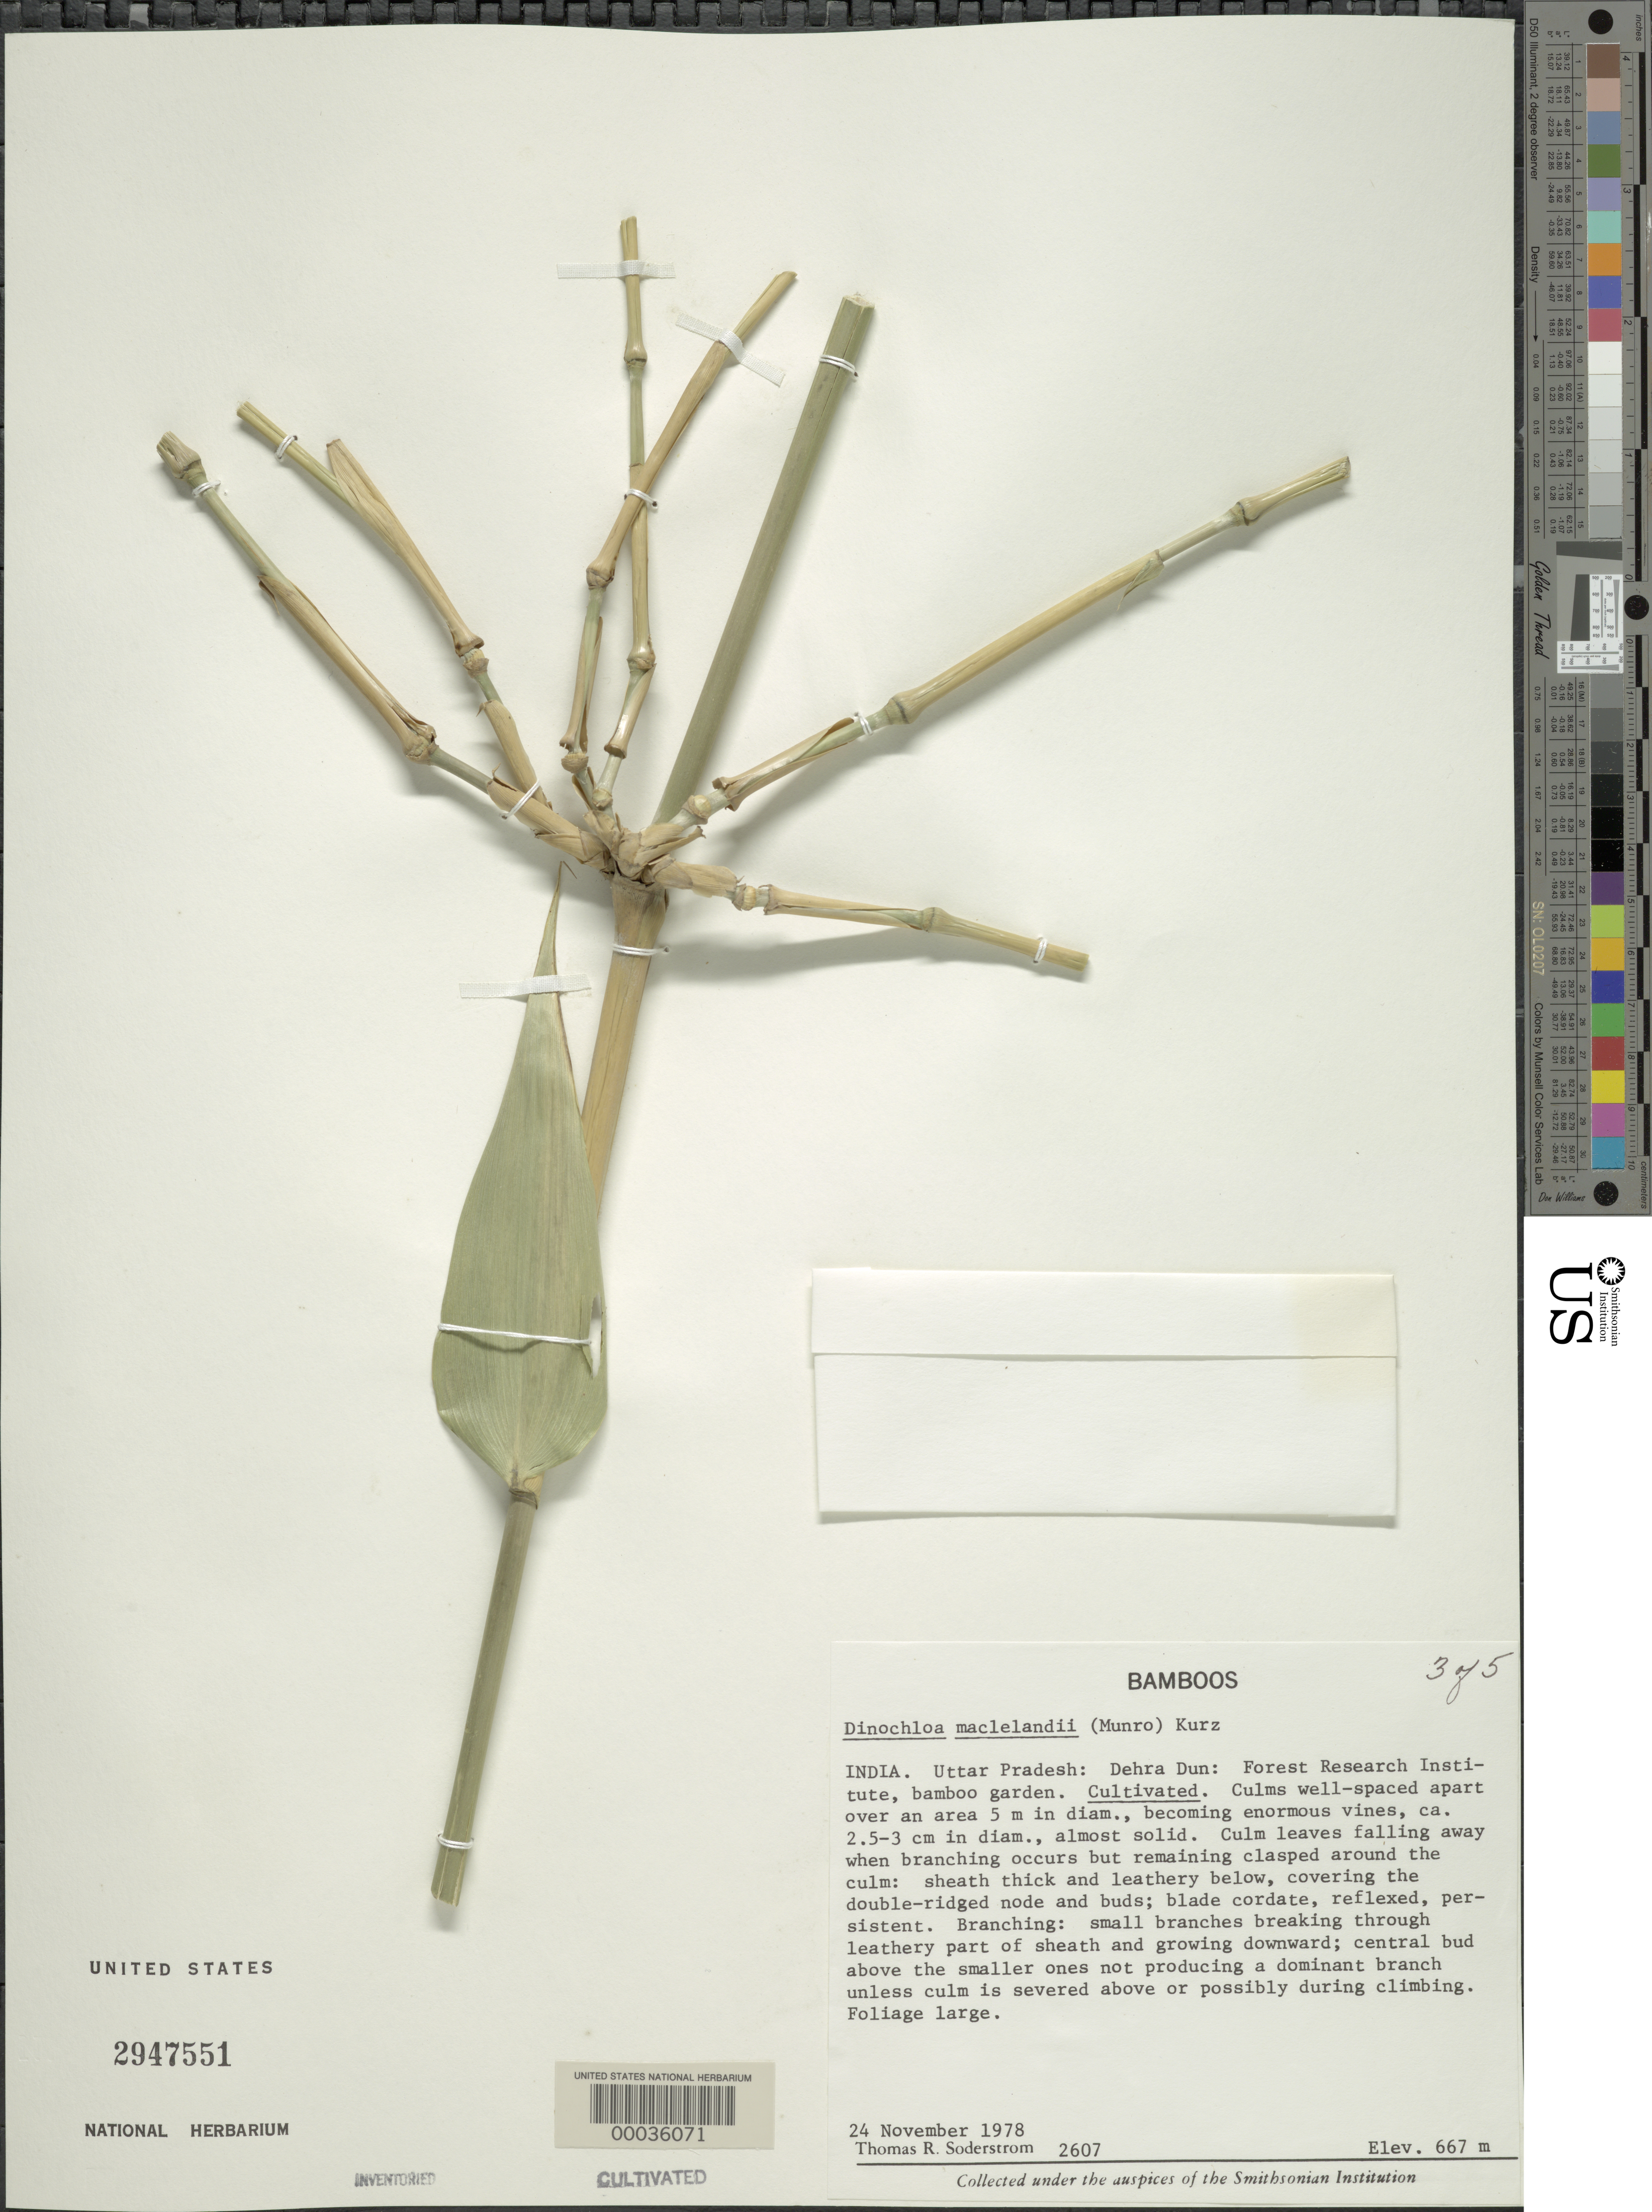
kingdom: Plantae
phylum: Tracheophyta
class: Liliopsida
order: Poales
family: Poaceae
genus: Dinochloa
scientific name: Dinochloa maclellandii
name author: Kurz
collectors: T. R. Soderstrom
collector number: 2607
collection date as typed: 24 Nov 1978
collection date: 1978-11-24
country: India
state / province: Uttar Pradesh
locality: Dehra dun, forest research institute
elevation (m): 667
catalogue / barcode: US 2947551